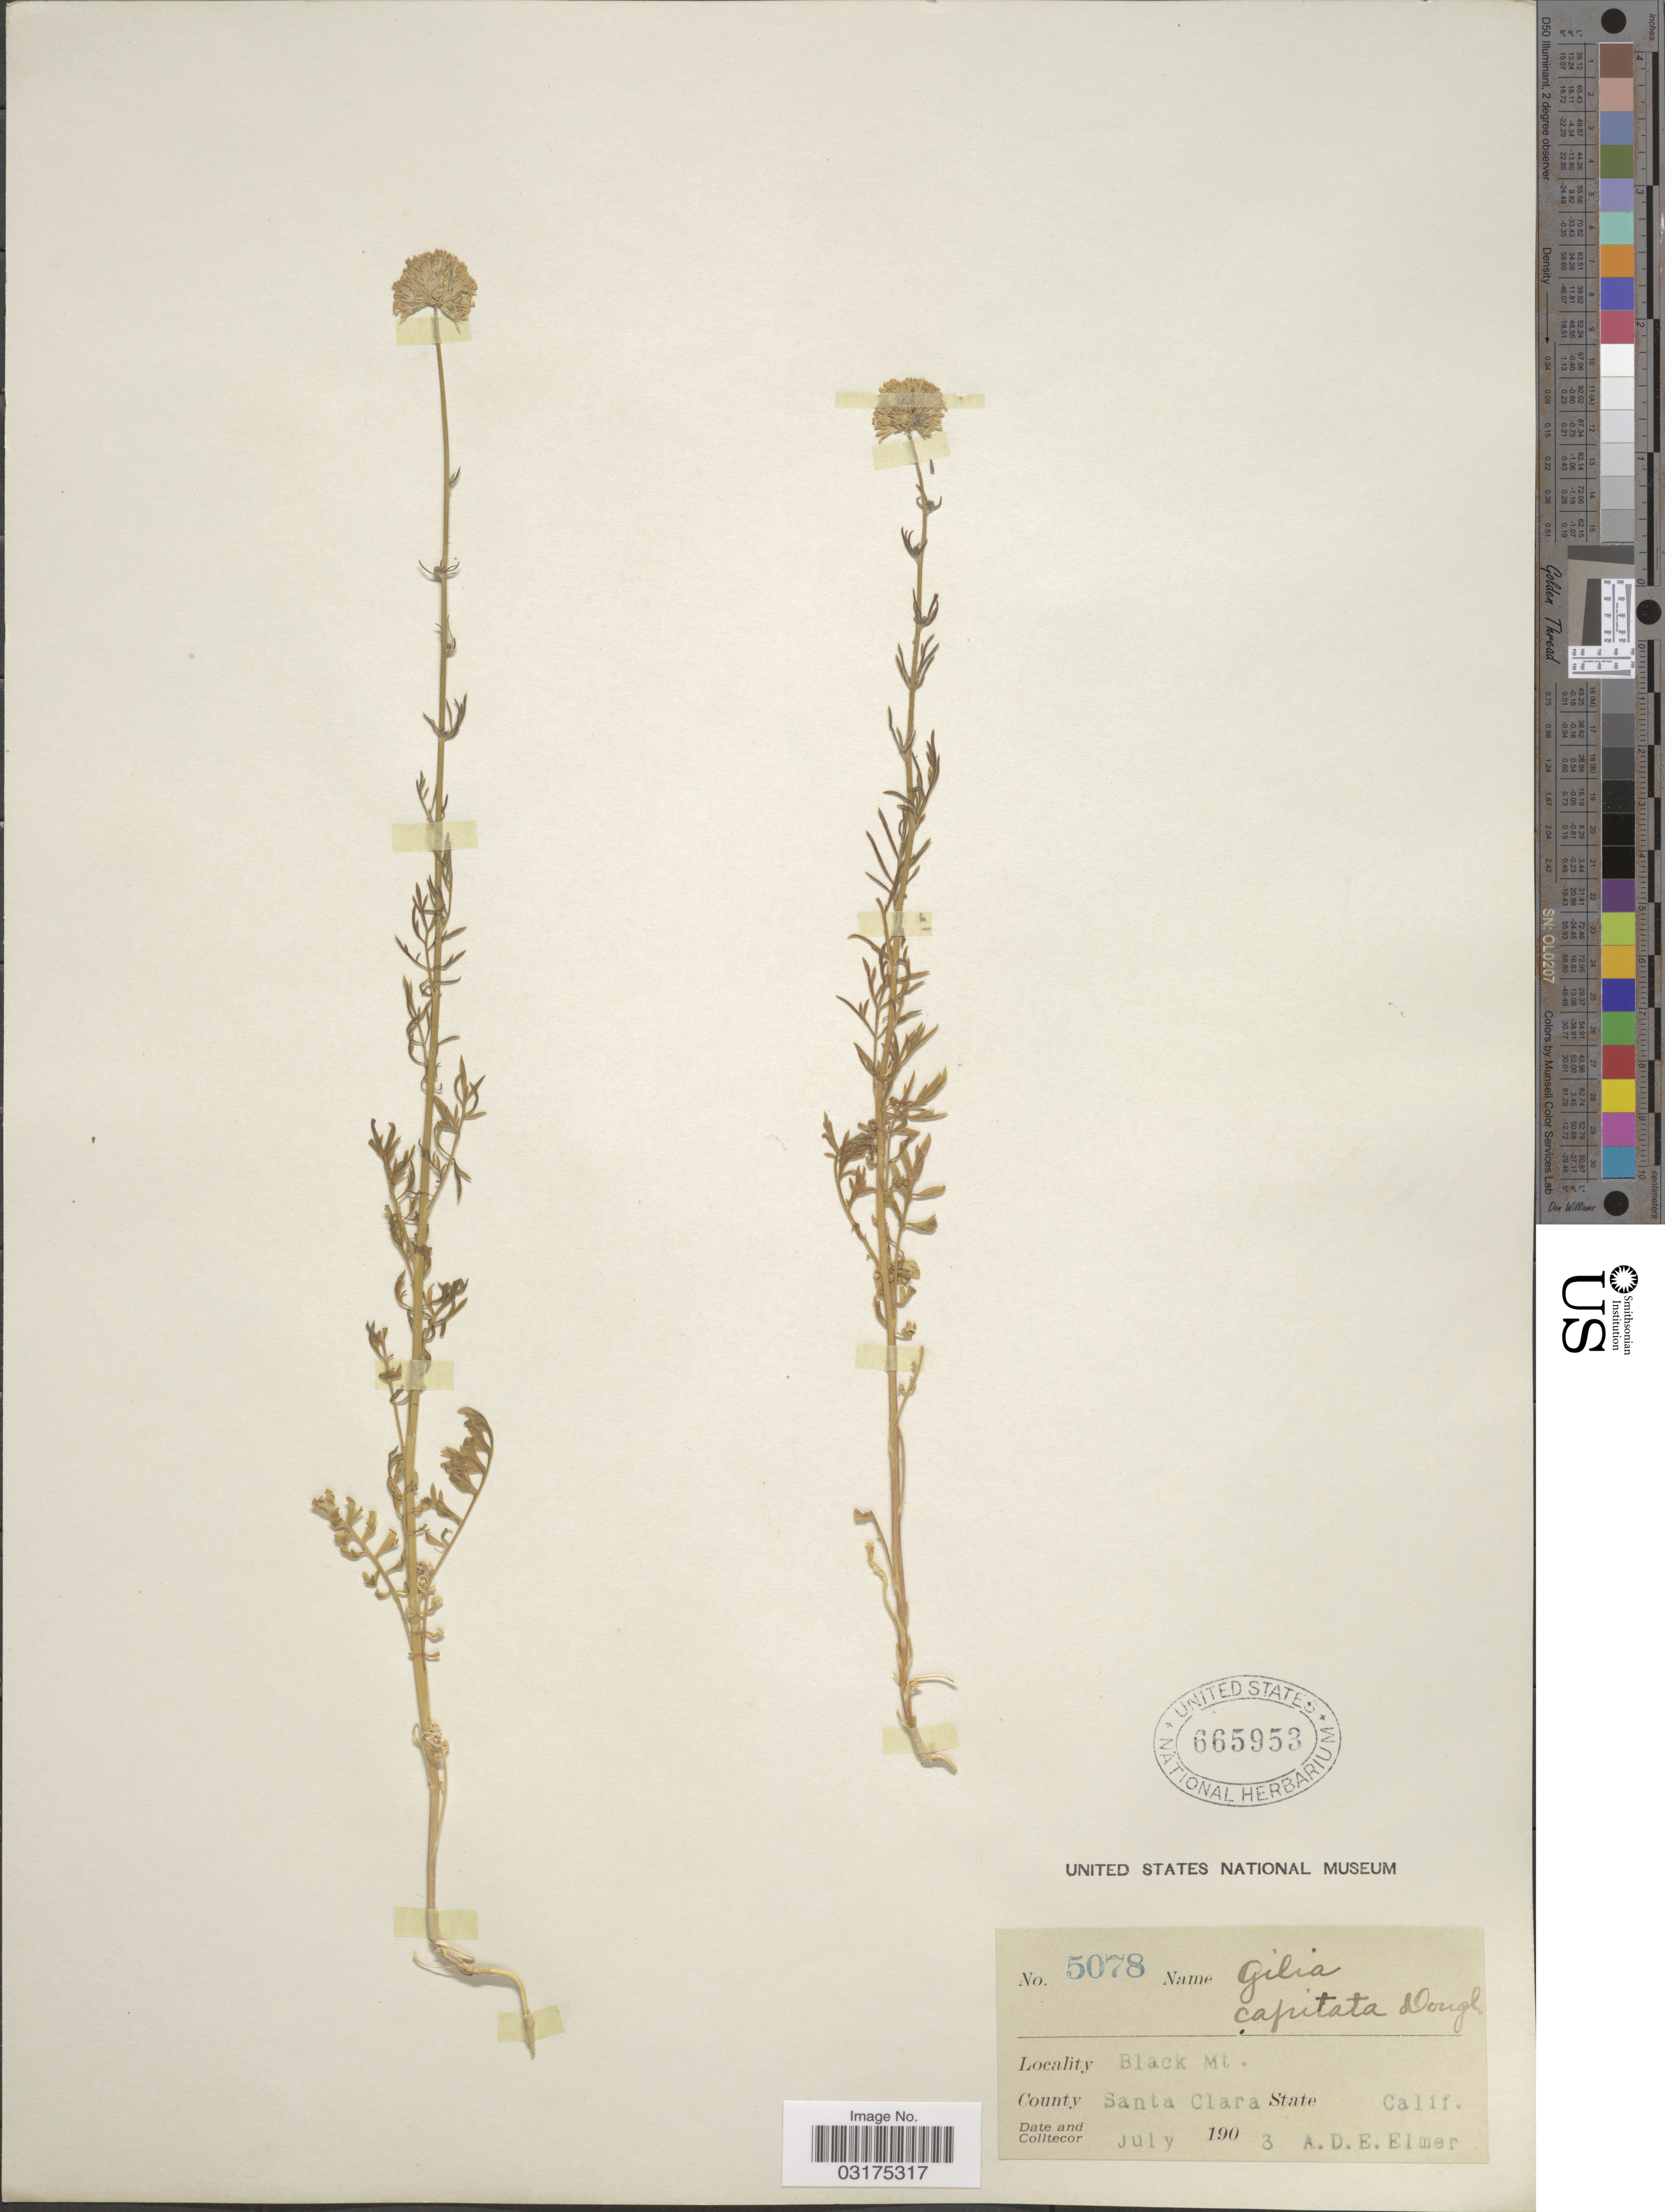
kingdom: Plantae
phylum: Tracheophyta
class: Magnoliopsida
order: Ericales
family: Polemoniaceae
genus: Gilia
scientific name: Gilia capitata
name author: Sims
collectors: A. D. E. Elmer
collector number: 5078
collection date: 1903-07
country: United States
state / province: California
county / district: Santa Clara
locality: Black Mt., County Santa Clara, State Calif.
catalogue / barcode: US 665953